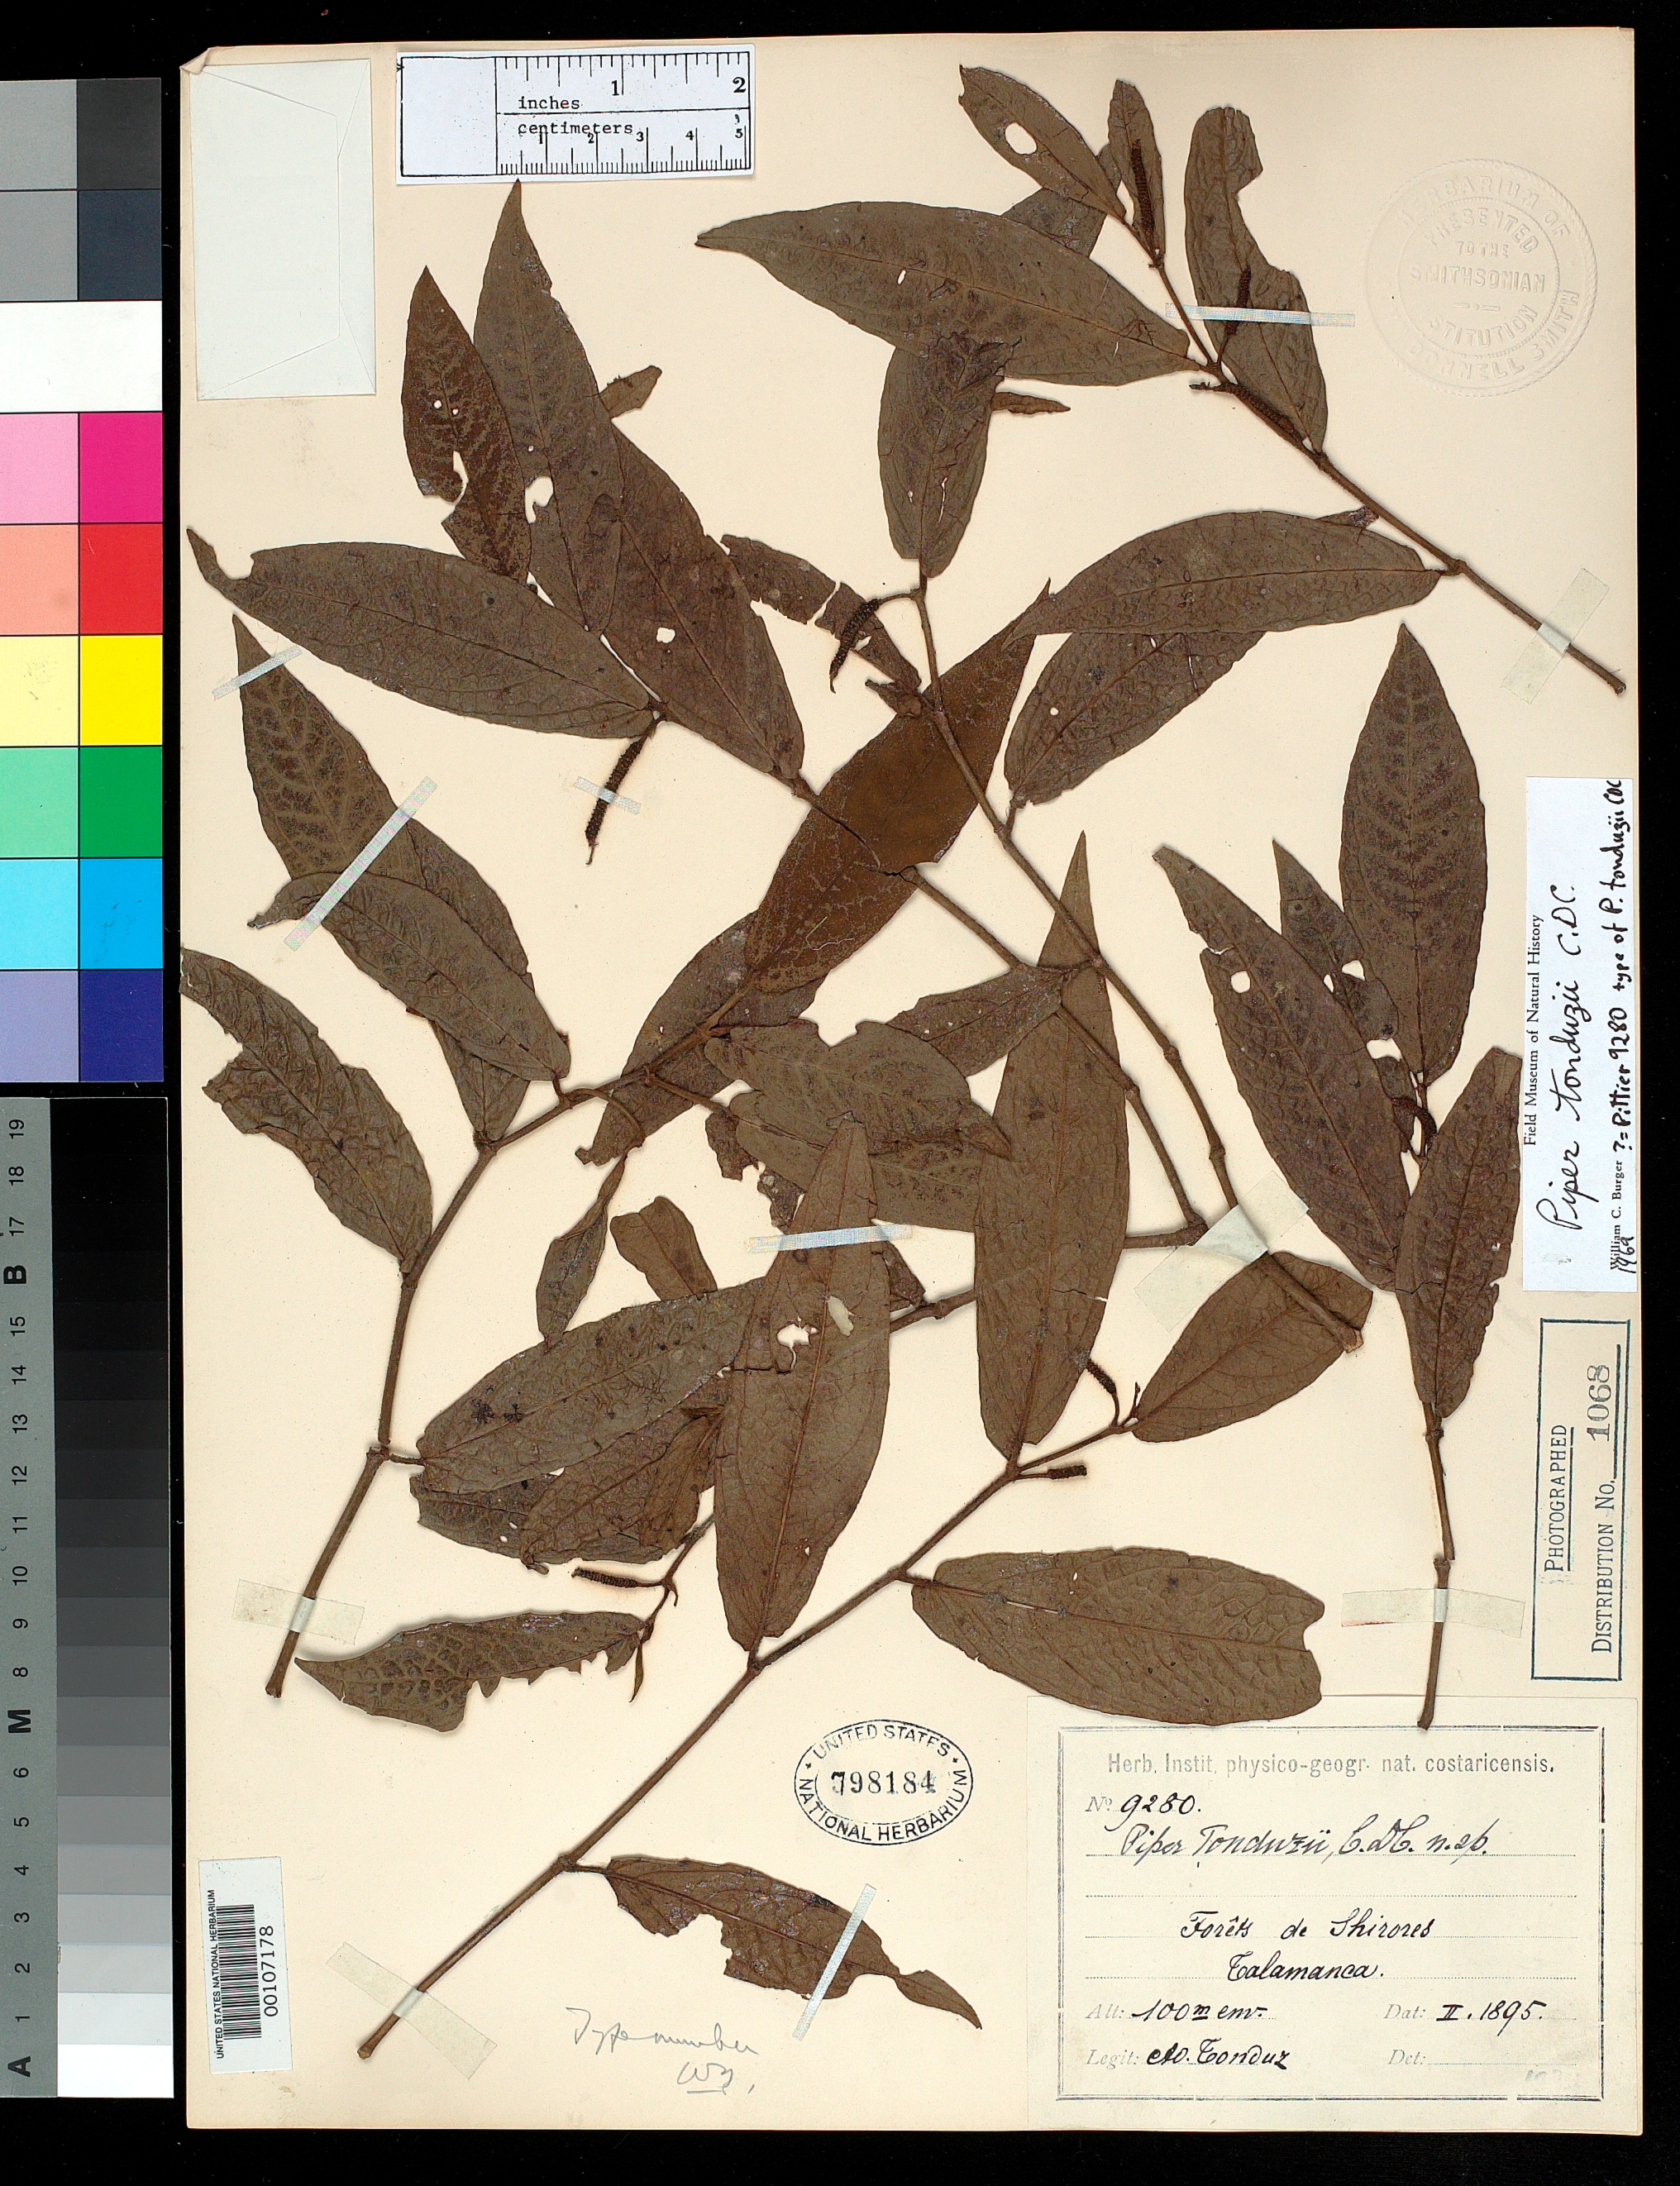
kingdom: Plantae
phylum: Tracheophyta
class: Magnoliopsida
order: Piperales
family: Piperaceae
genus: Piper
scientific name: Piper tonduzii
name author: C. DC. in Pittier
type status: Isotype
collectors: A. Tonduz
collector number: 9280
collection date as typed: Feb 1895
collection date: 1895-02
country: Costa Rica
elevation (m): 100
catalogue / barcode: US 798184